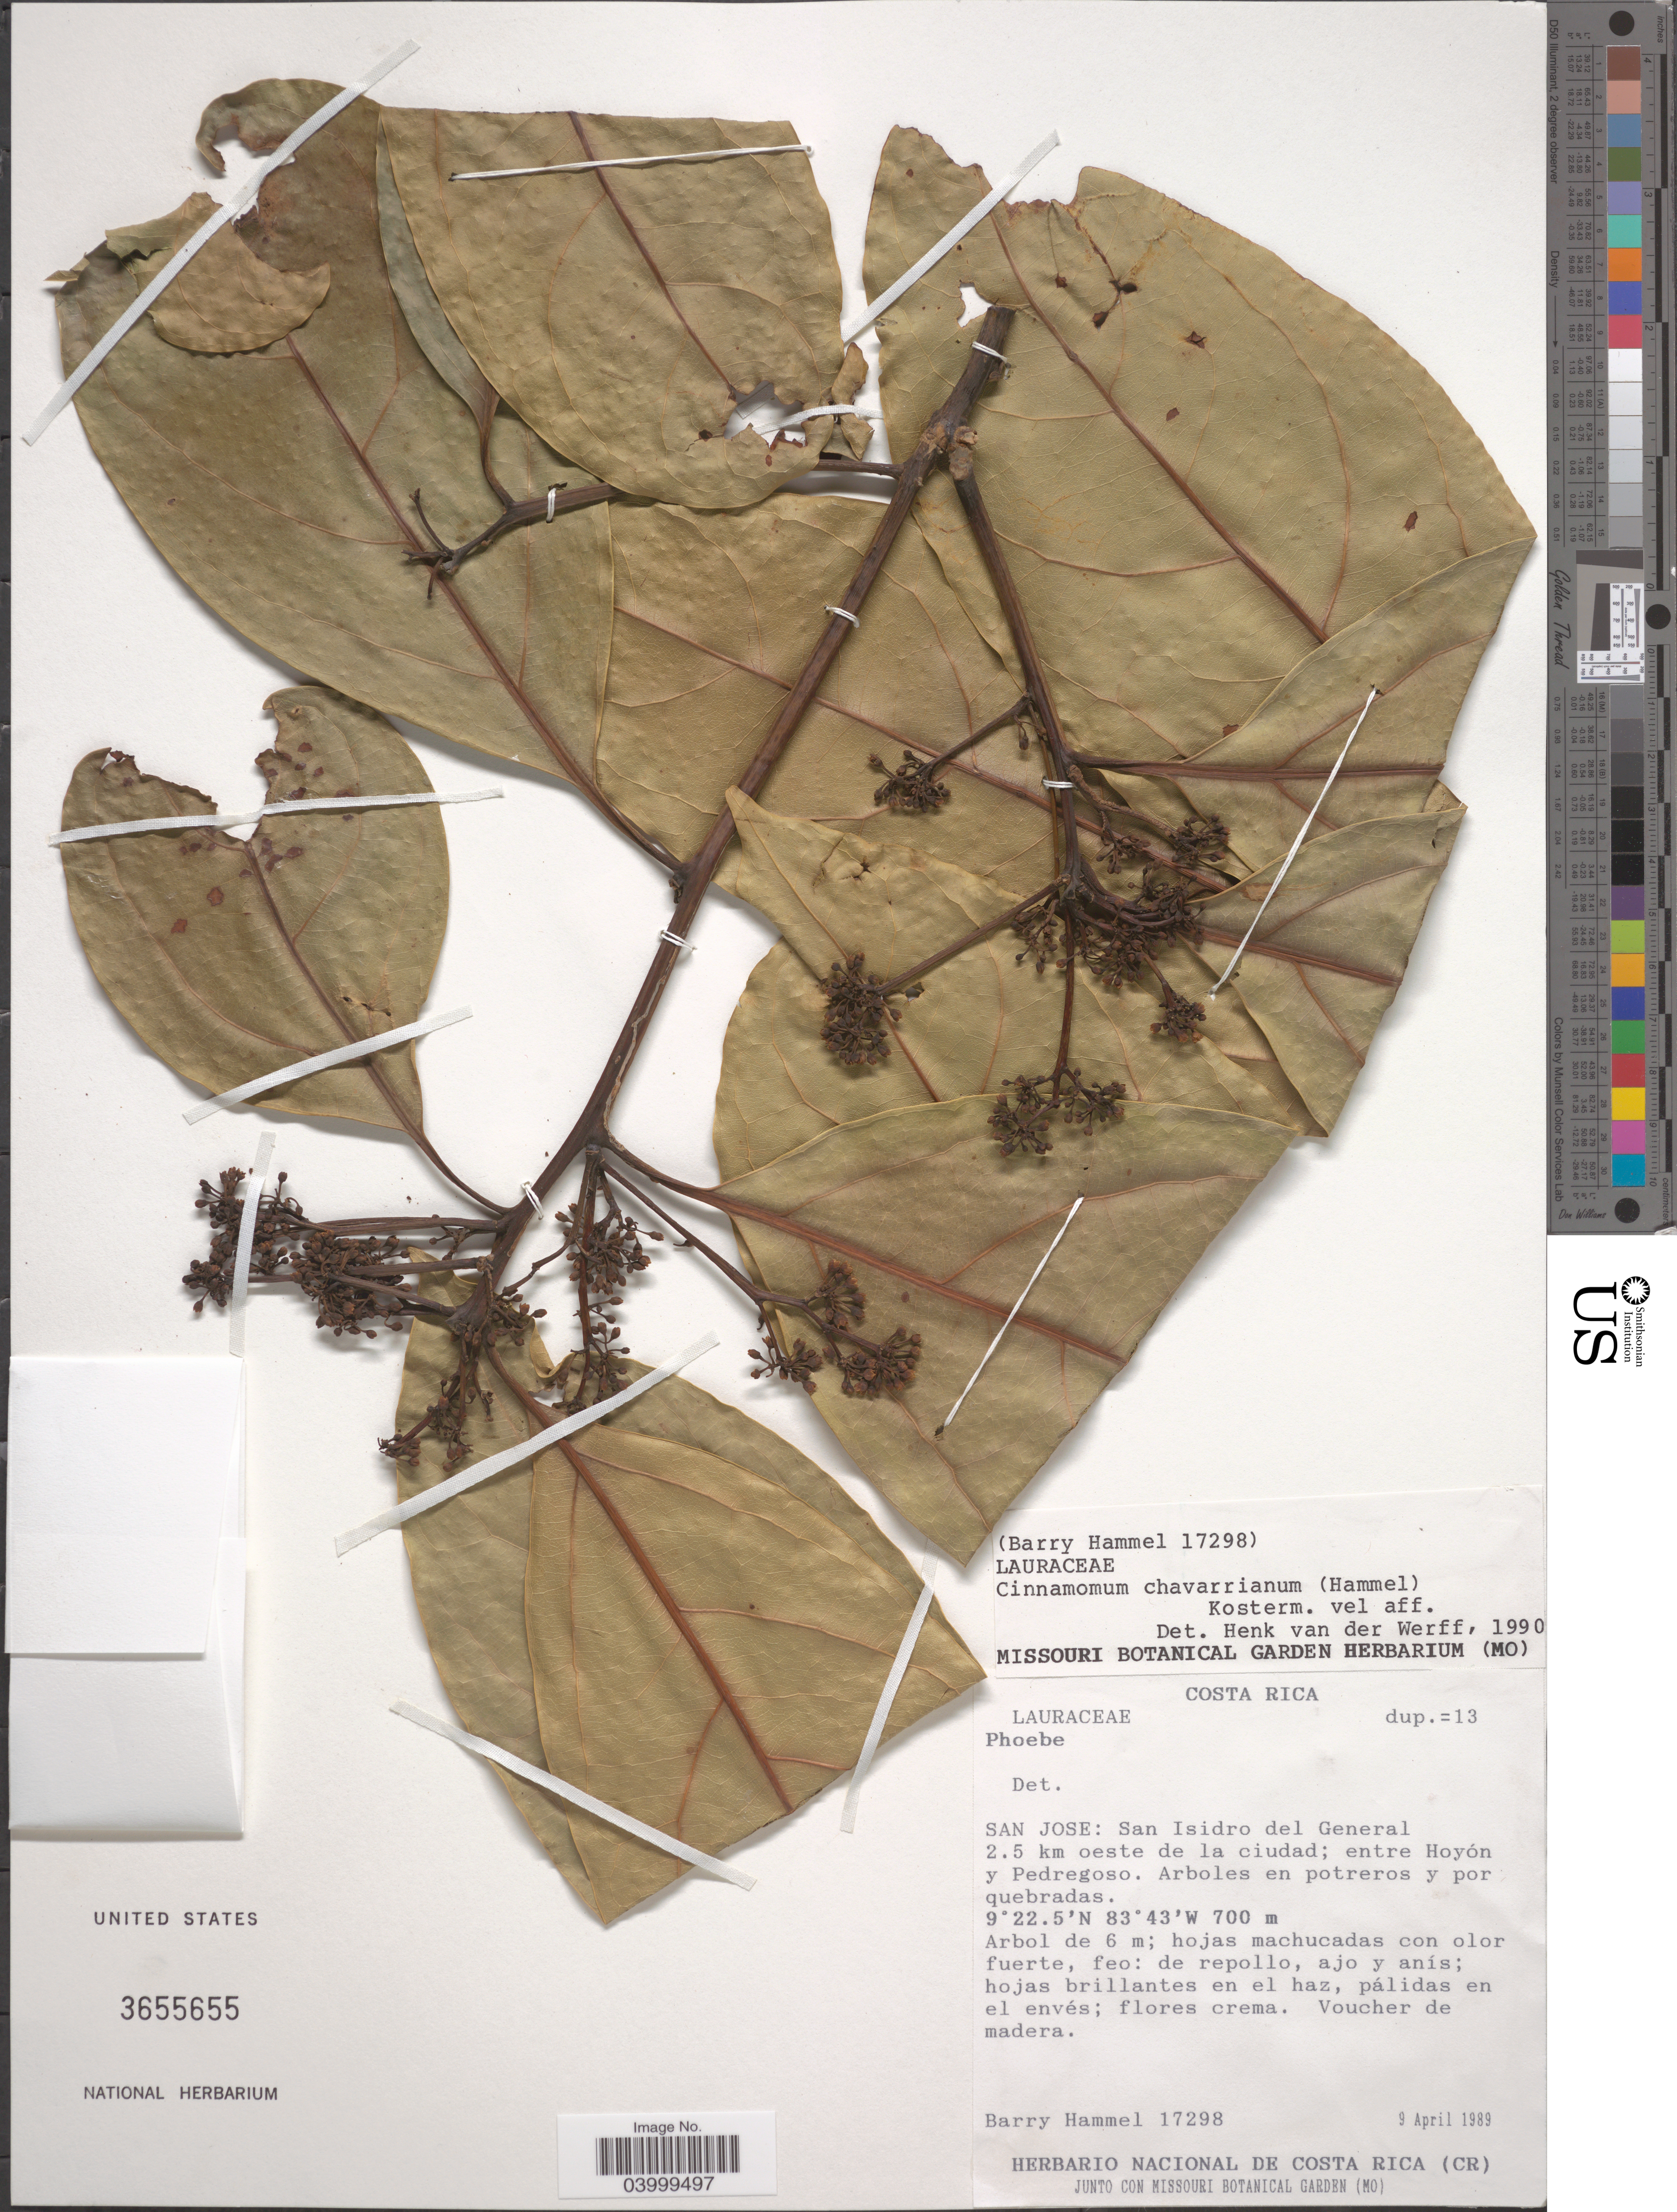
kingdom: Plantae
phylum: Tracheophyta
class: Magnoliopsida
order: Laurales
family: Lauraceae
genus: Cinnamomum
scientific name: Cinnamomum chavarrianum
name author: (Hammel) Kosterm.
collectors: B. Hammel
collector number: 17298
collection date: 1989-04-09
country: Costa Rica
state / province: San José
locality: San Isidro del General 2.5 km oeste de la ciudad; entre Hoyón y Pedregoso.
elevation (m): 700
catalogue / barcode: US 3655655